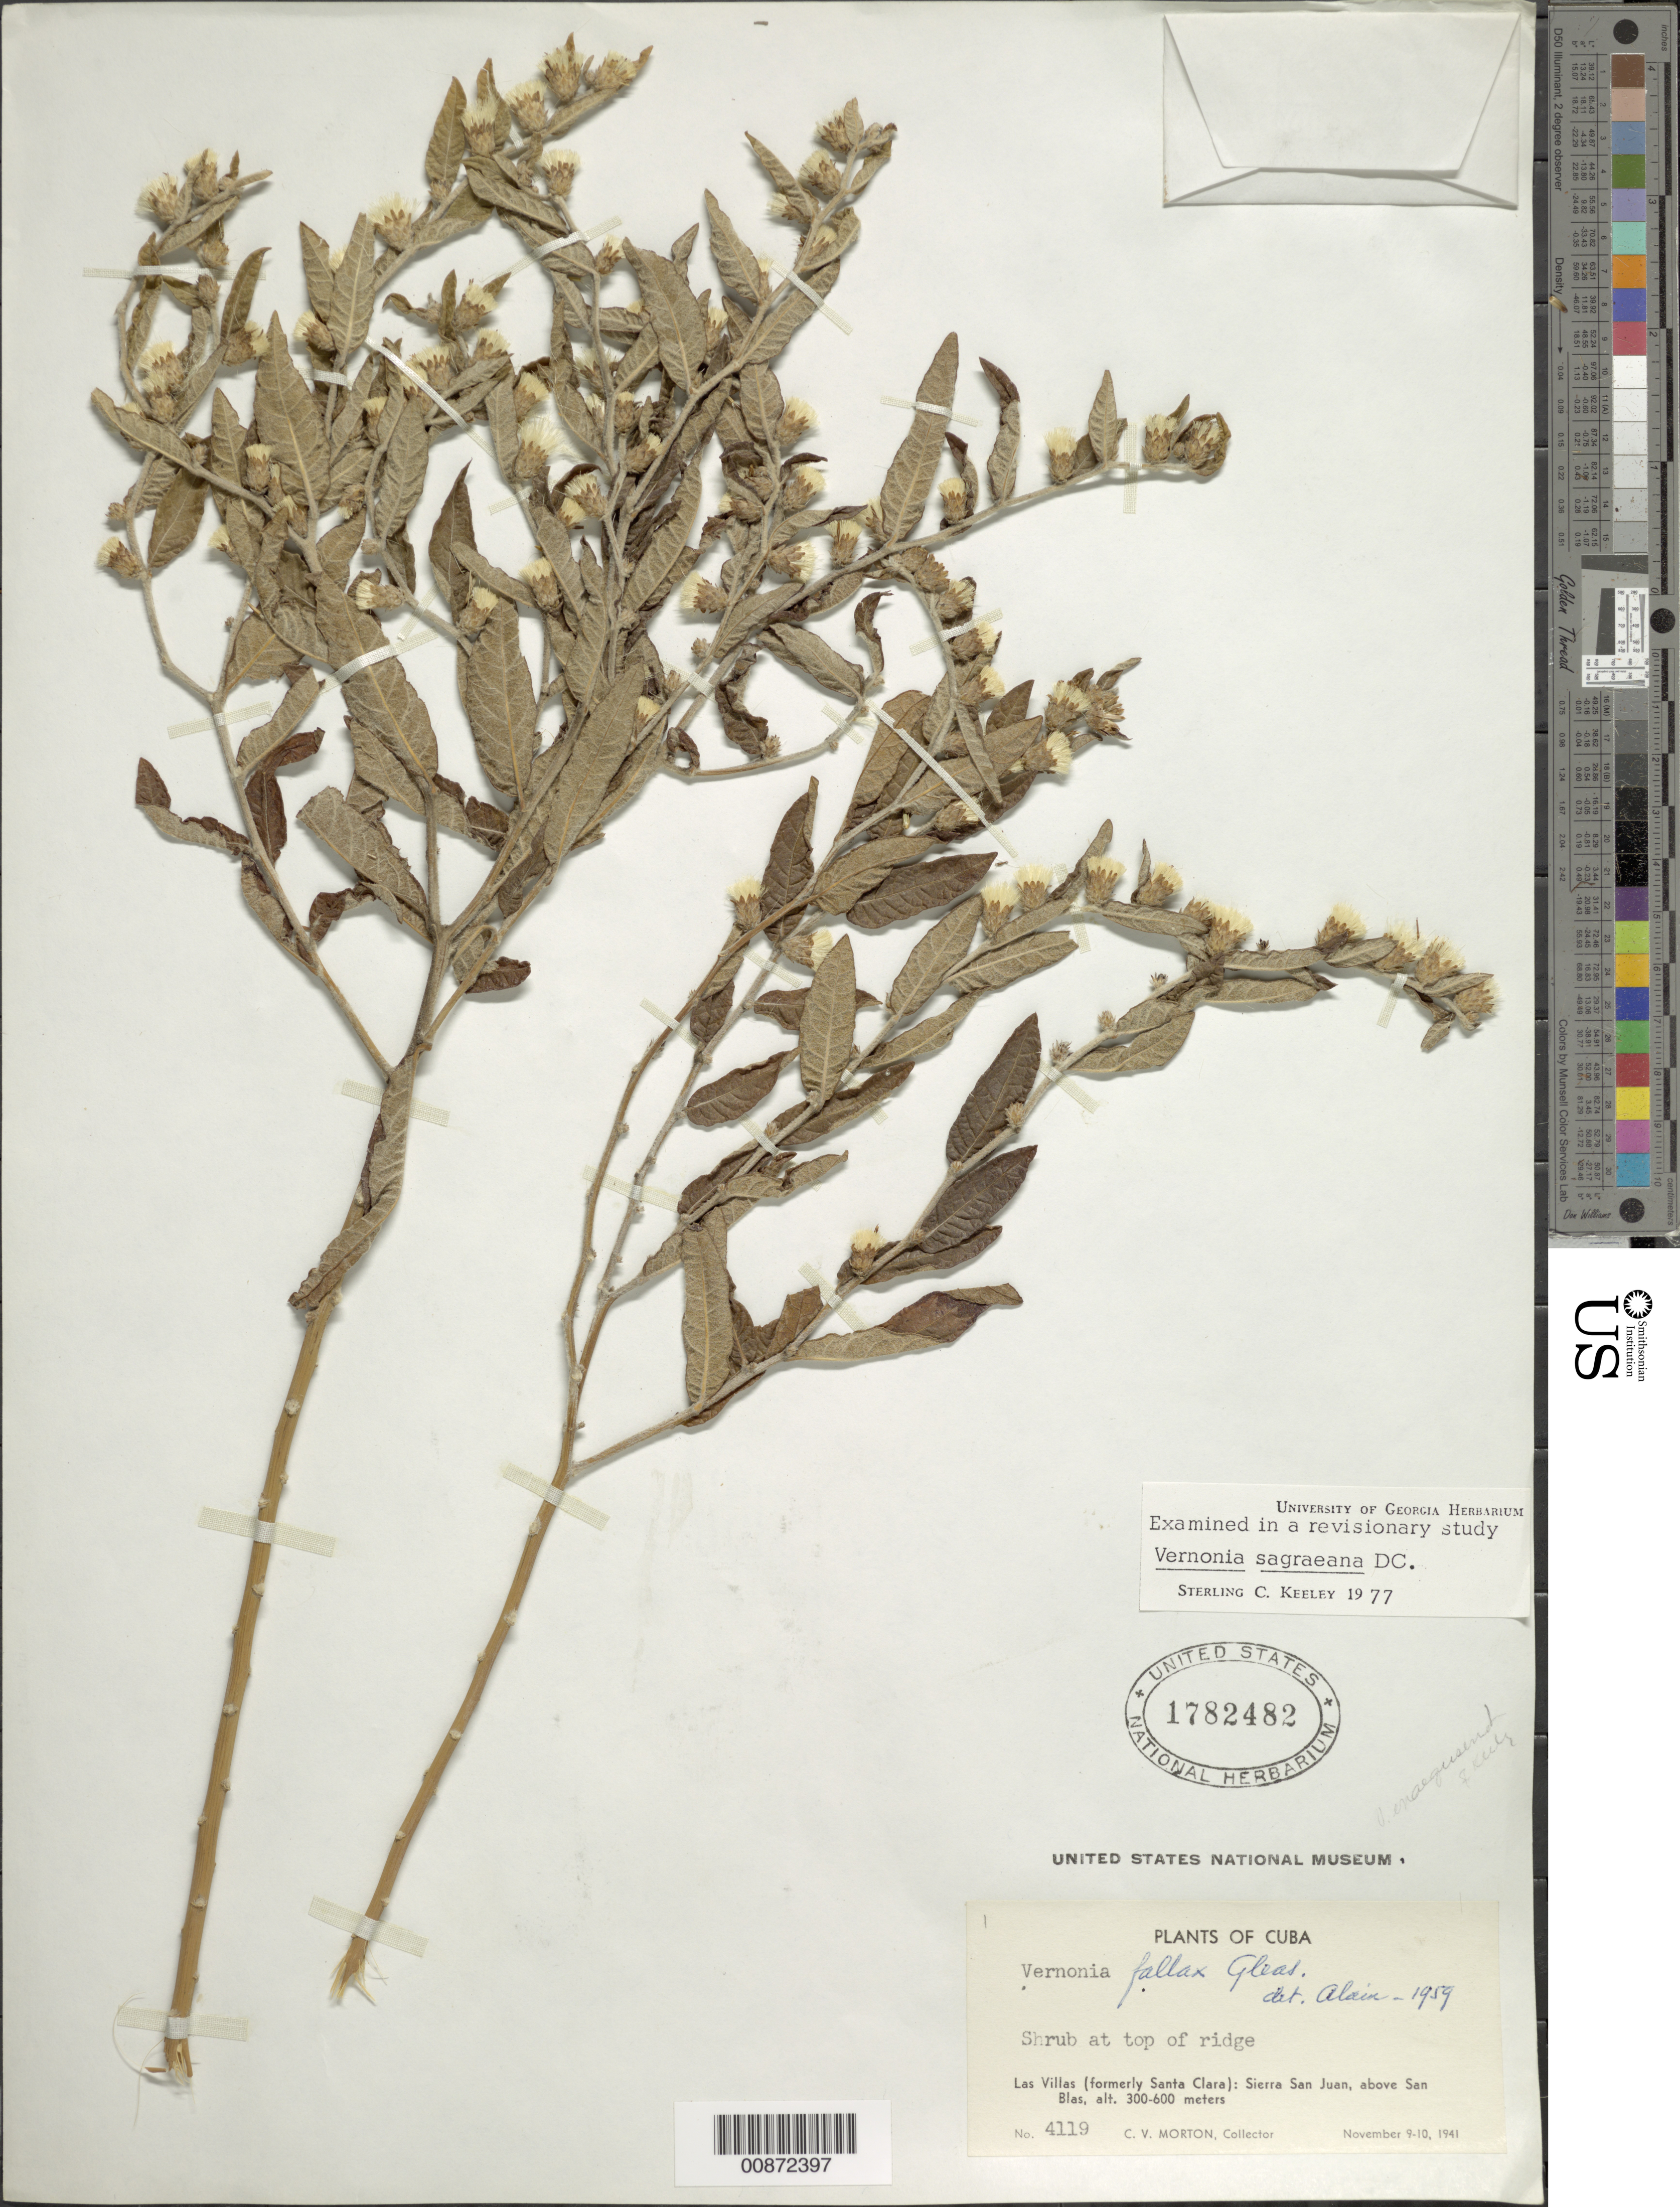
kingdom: Plantae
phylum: Tracheophyta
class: Magnoliopsida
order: Asterales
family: Asteraceae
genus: Lepidaploa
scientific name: Lepidaploa sagraeana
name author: (DC.) H. Rob.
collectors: C. V. Morton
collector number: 4119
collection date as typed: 09 Nov 1941 to 10 Nov 1941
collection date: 1941-11-09/1941-11-10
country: Cuba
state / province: Las Villas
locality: Sierra San Juan, above San Blas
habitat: Tope of ridge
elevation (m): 300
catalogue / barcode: US 1782482